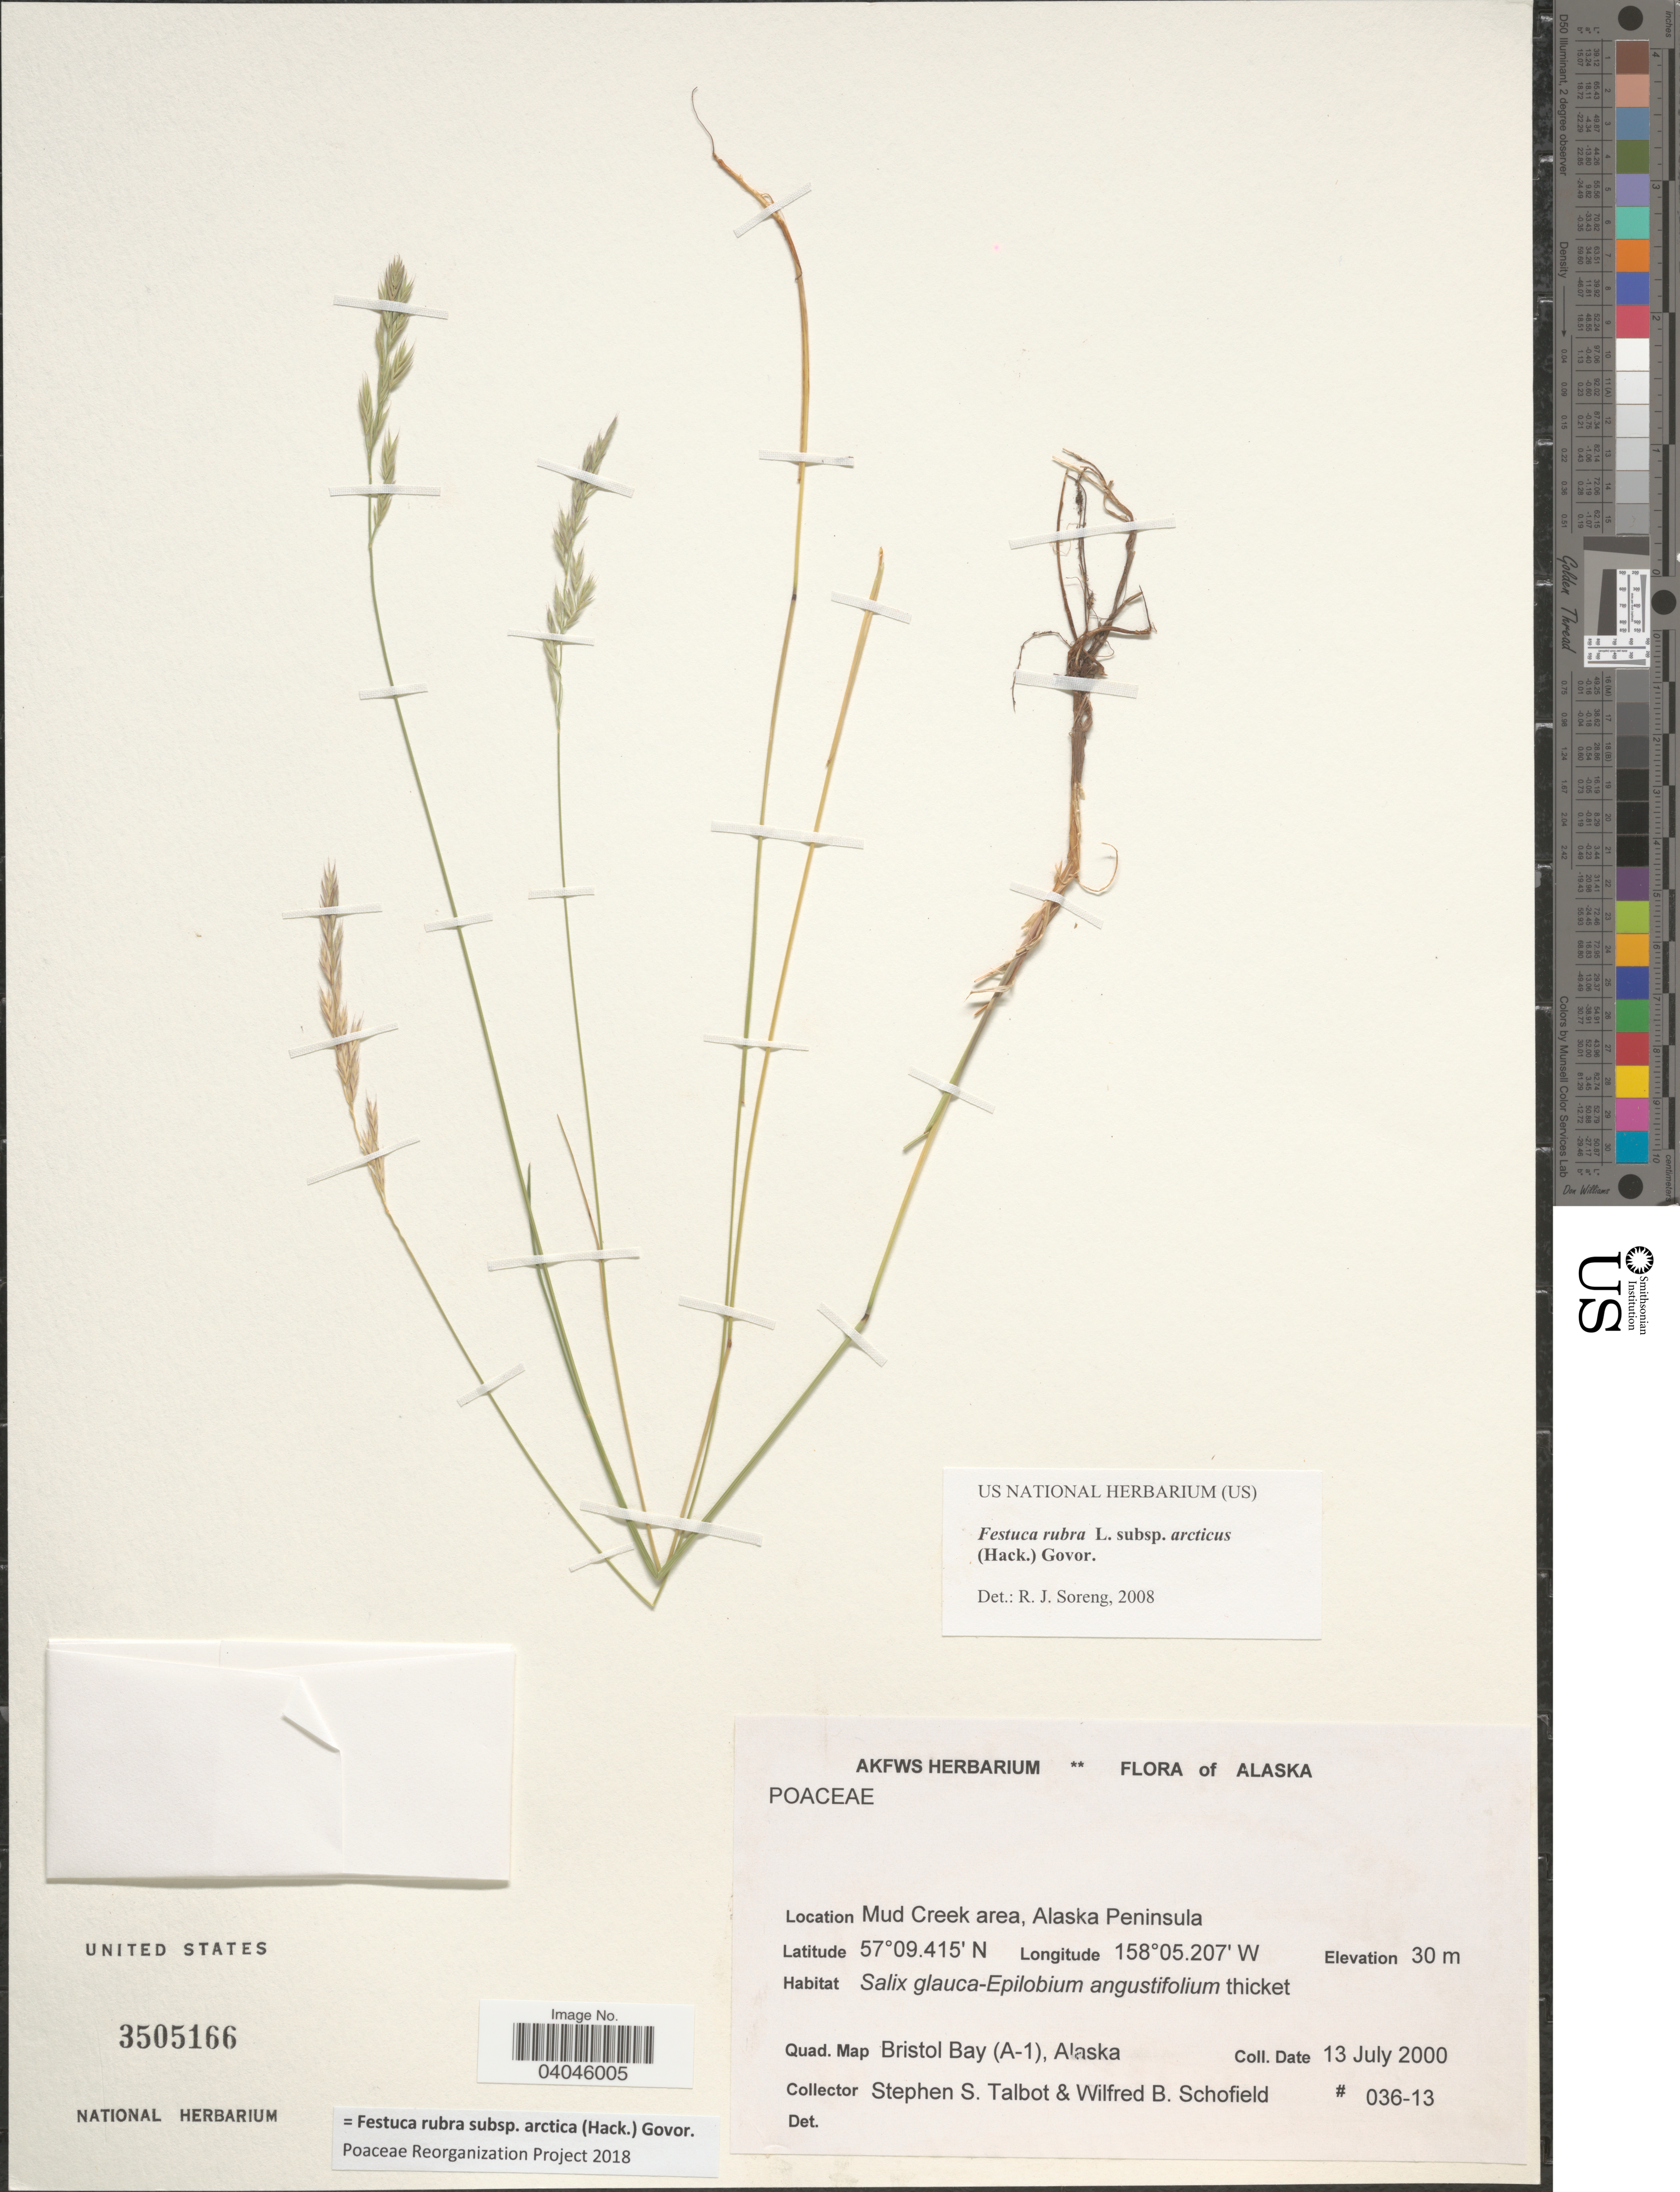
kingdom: Plantae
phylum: Tracheophyta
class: Liliopsida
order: Poales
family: Poaceae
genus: Festuca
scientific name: Festuca rubra subsp. arctica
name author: (Hack.) Govor.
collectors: S. S. Talbot & W. Schofield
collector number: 036-13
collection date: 2000-07-13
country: United States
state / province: Alaska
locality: Mud Creek area, Alaska Peninsula. Quad. Map Bristol Bay (A-1).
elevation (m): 30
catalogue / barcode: US 3505166